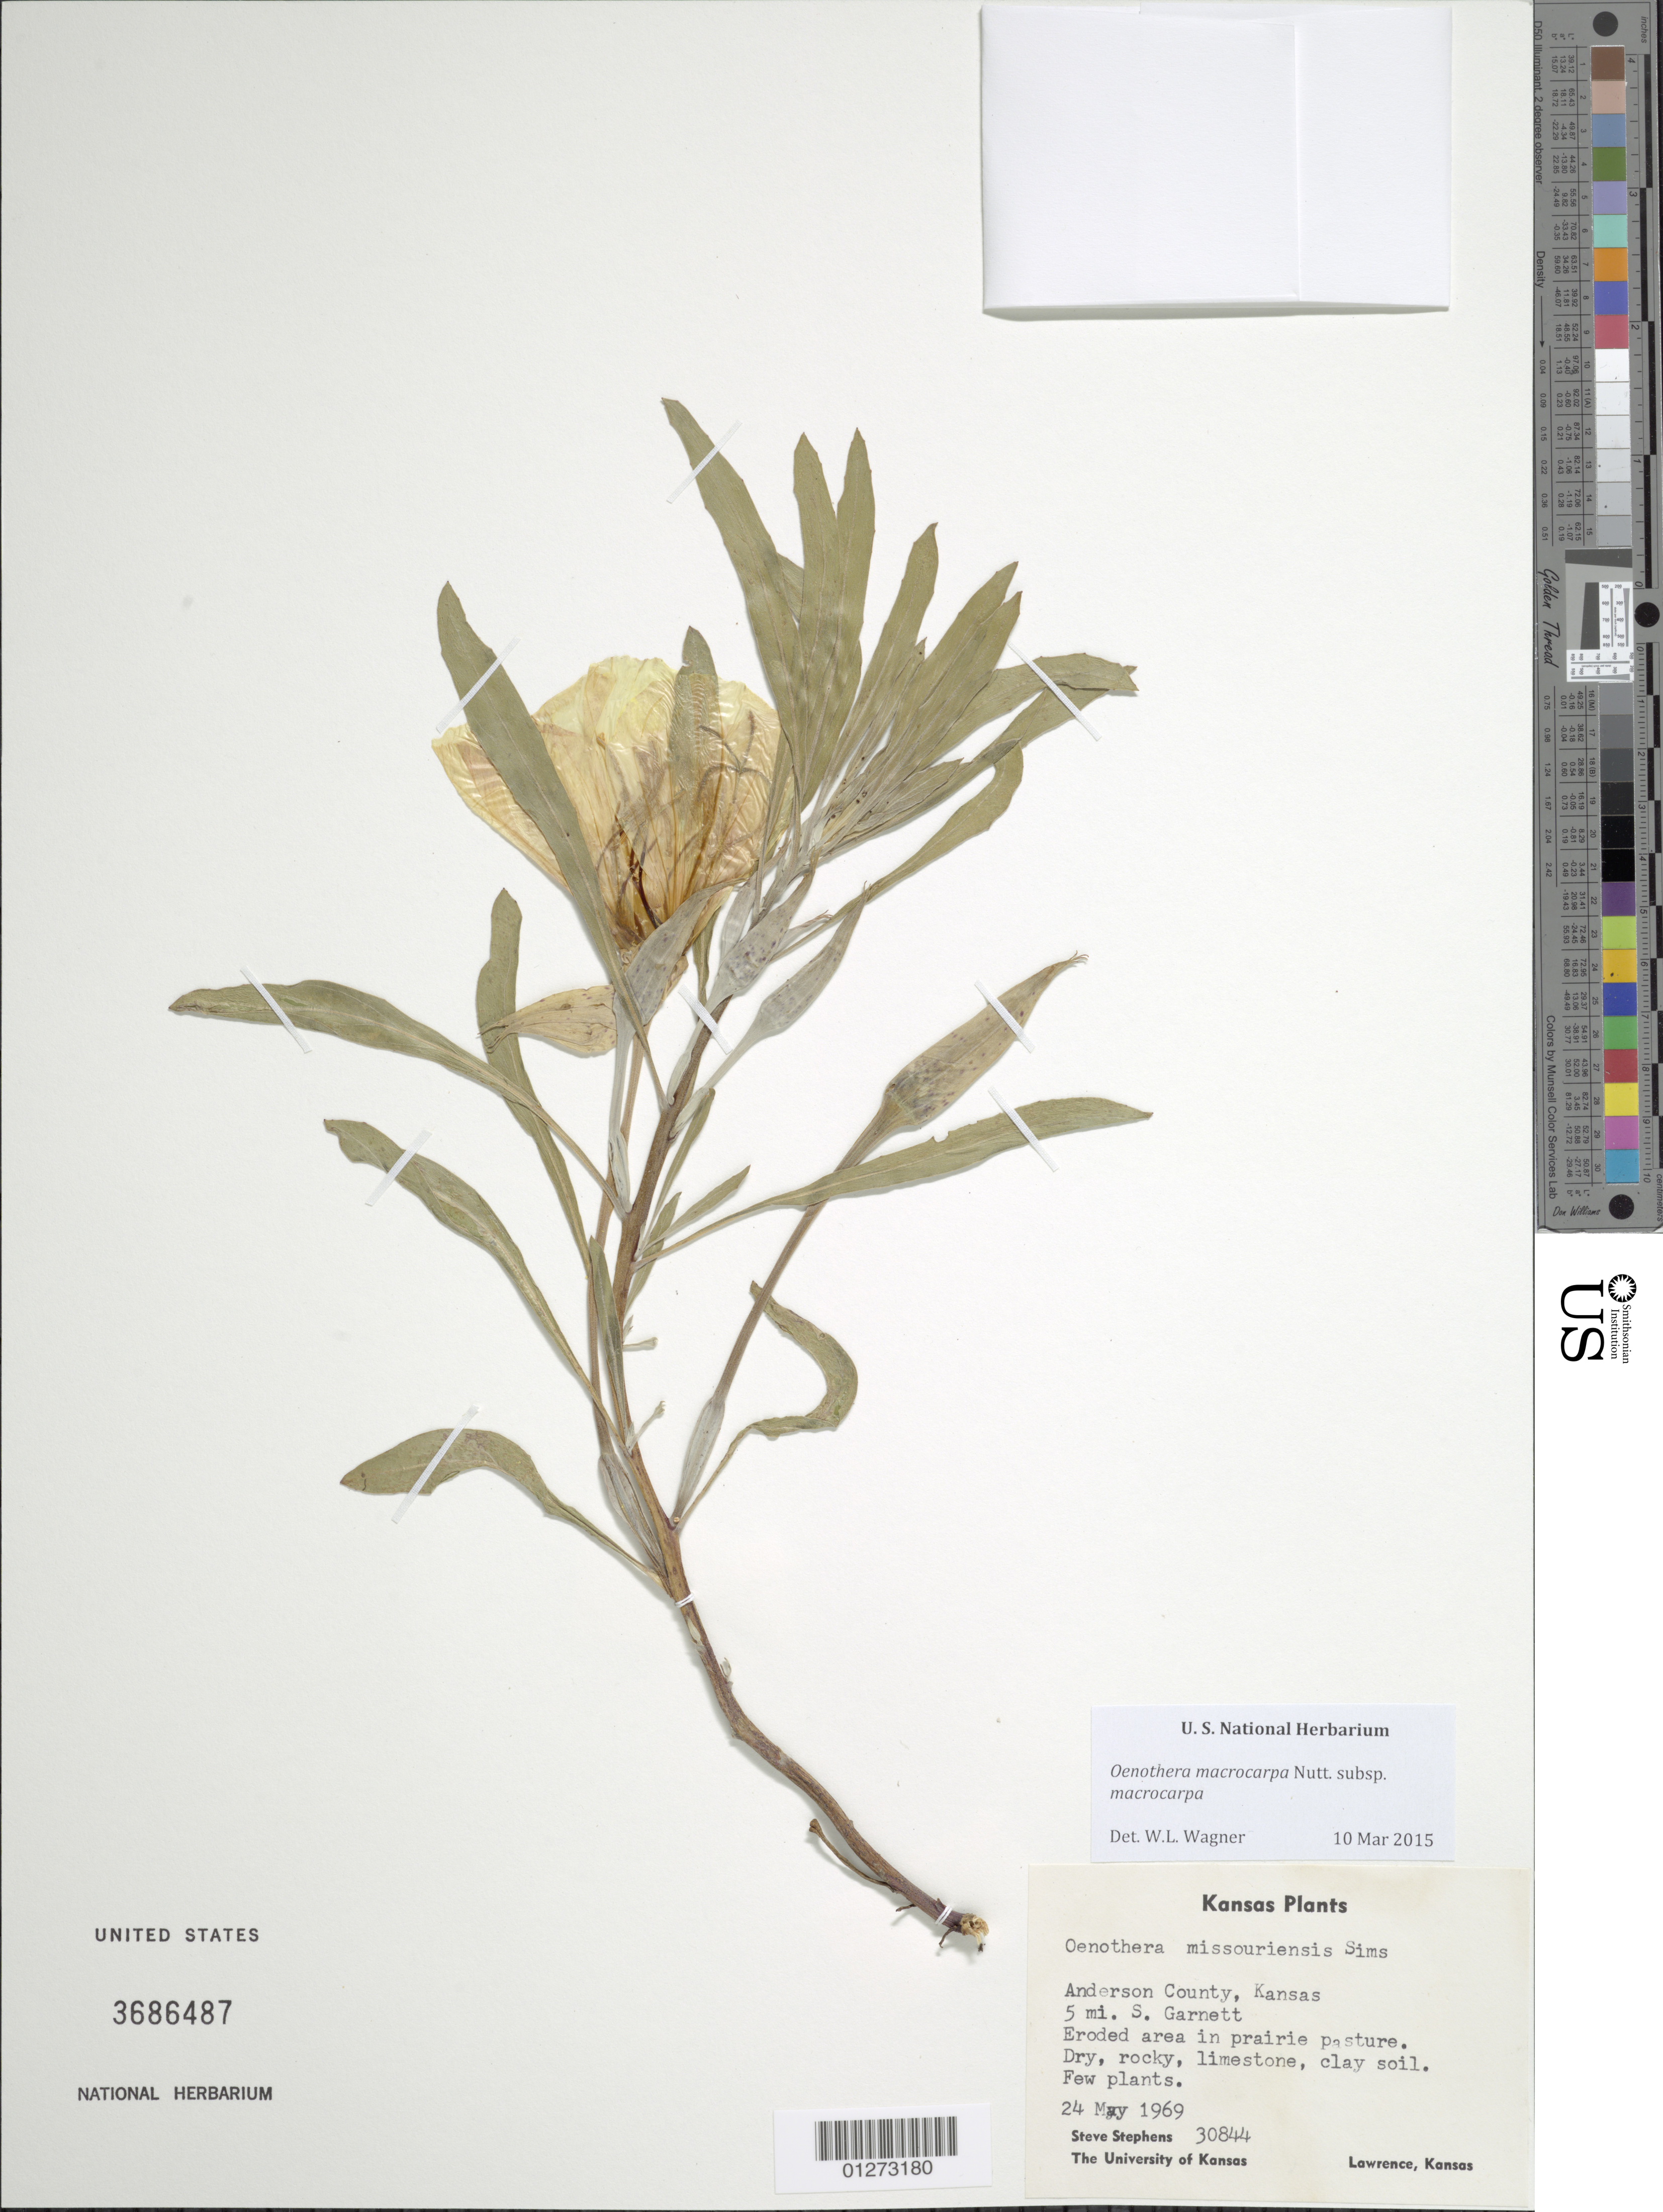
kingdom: Plantae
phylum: Tracheophyta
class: Magnoliopsida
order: Myrtales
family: Onagraceae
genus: Oenothera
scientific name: Oenothera macrocarpa subsp. macrocarpa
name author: Nutt.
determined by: Wagner, W. L., (BOT), Smithsonian Institution - National Museum of Natural History (UNITED STATES)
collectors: S. Stephens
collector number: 30844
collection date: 1969-05-24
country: United States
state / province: Kansas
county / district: Anderson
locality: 5 mi S Garnett.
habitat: Eroded area in prairie pasture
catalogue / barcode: US 3686487